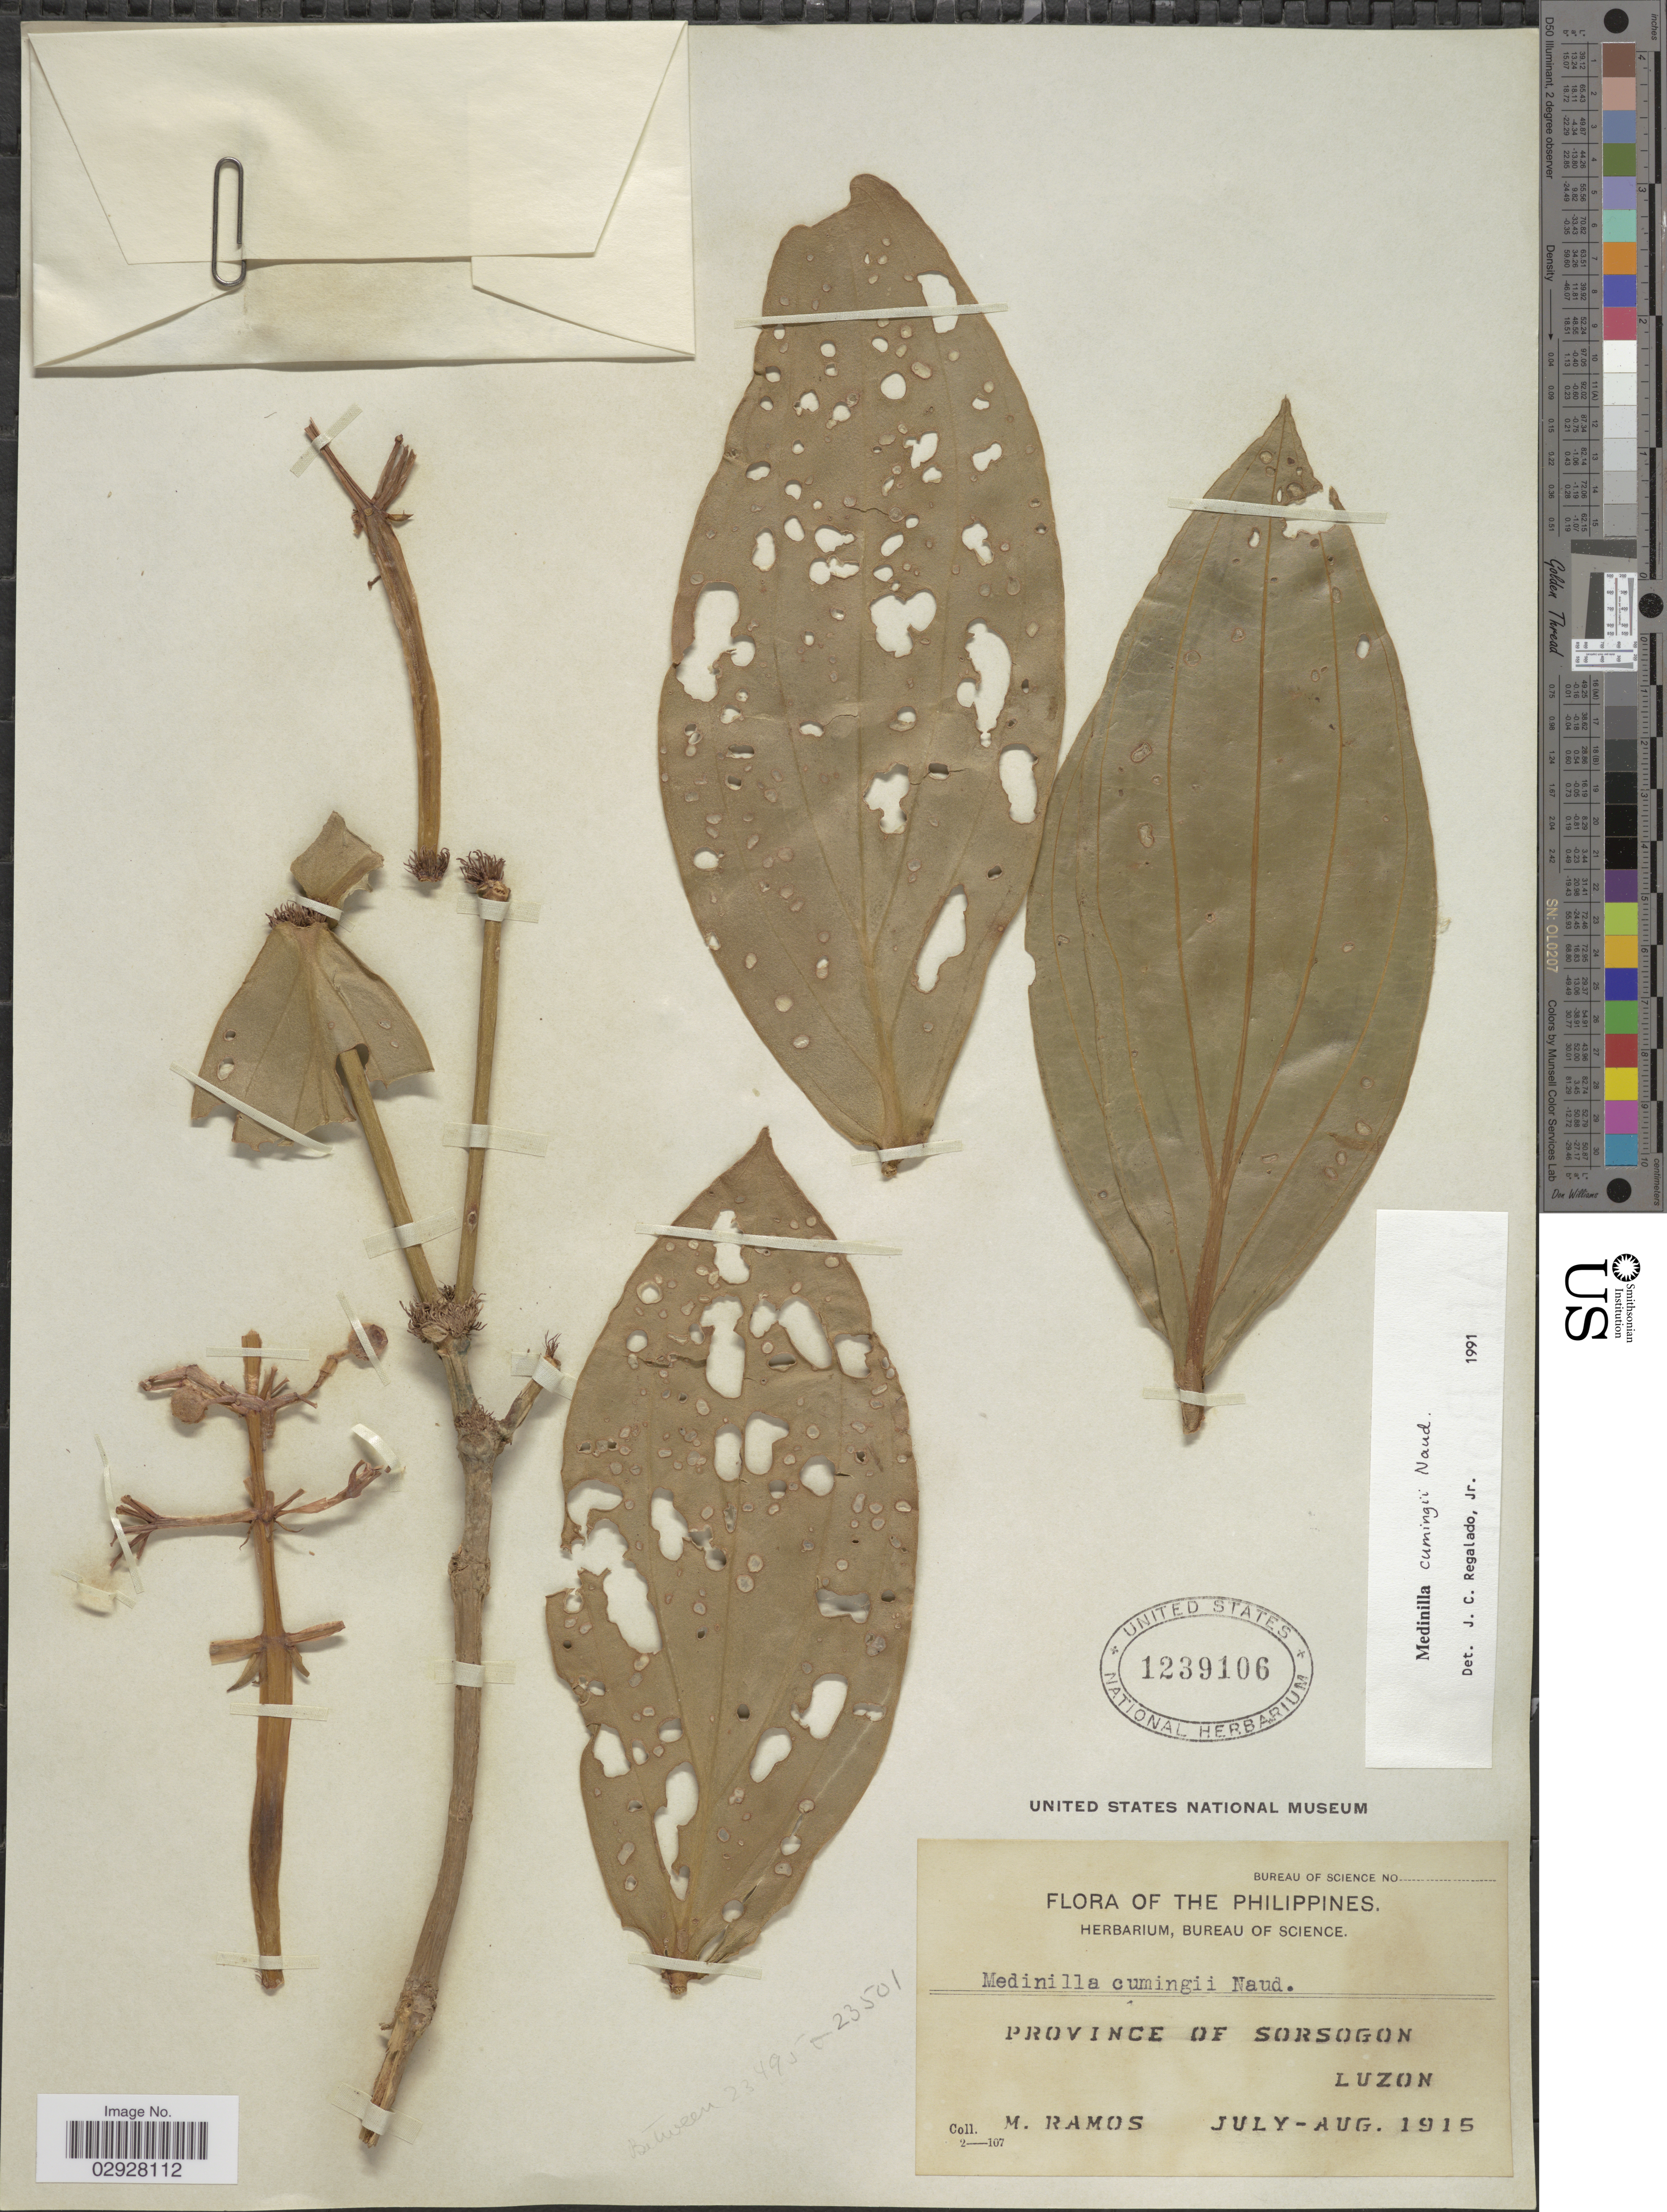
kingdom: Plantae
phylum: Tracheophyta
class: Magnoliopsida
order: Myrtales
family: Melastomataceae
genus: Medinilla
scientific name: Medinilla cummingii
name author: Naudin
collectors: M. Ramos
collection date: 1915-07/1915-08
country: Philippines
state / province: Bicol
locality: Province of Sorsogon, Luzon.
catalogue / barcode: US 1239106